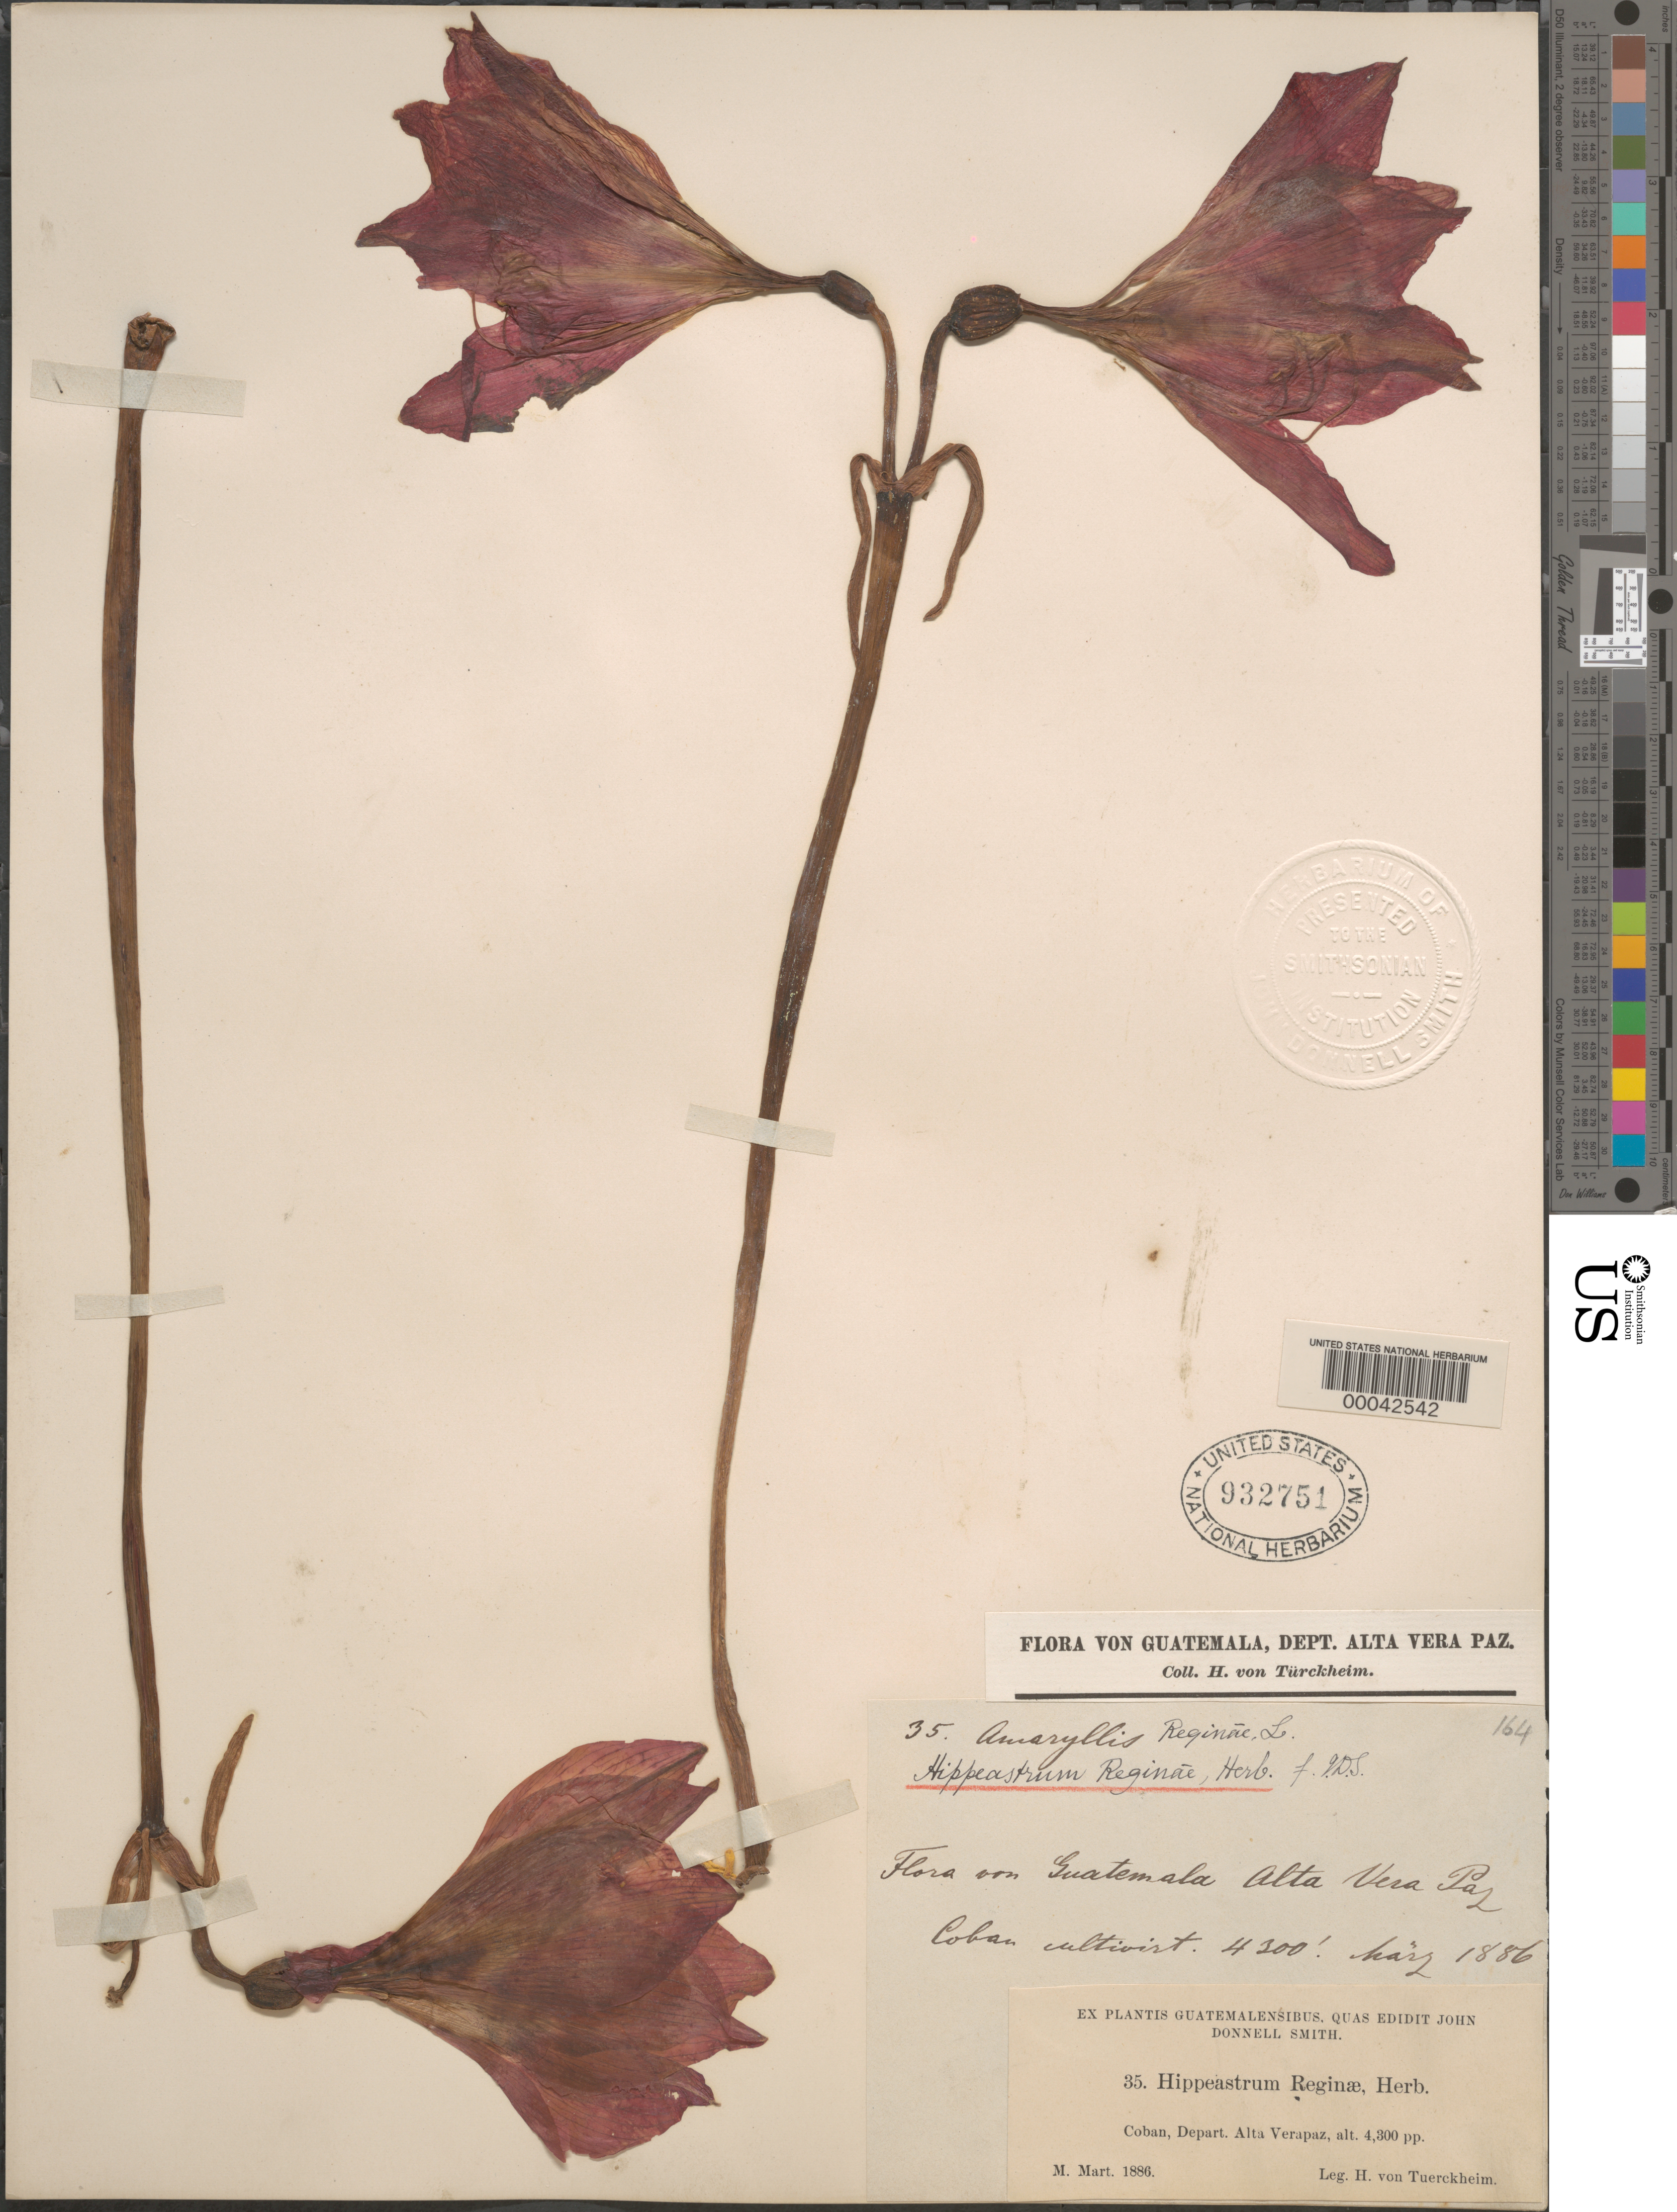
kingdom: Plantae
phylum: Tracheophyta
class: Liliopsida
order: Asparagales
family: Amaryllidaceae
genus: Hippeastrum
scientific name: Hippeastrum puniceum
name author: (Lam.) Voss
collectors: H. von Türckheim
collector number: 35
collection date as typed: Mar 1886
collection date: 1886-03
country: Guatemala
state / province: Alta Verapaz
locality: Cobán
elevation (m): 4300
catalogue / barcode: US 932751